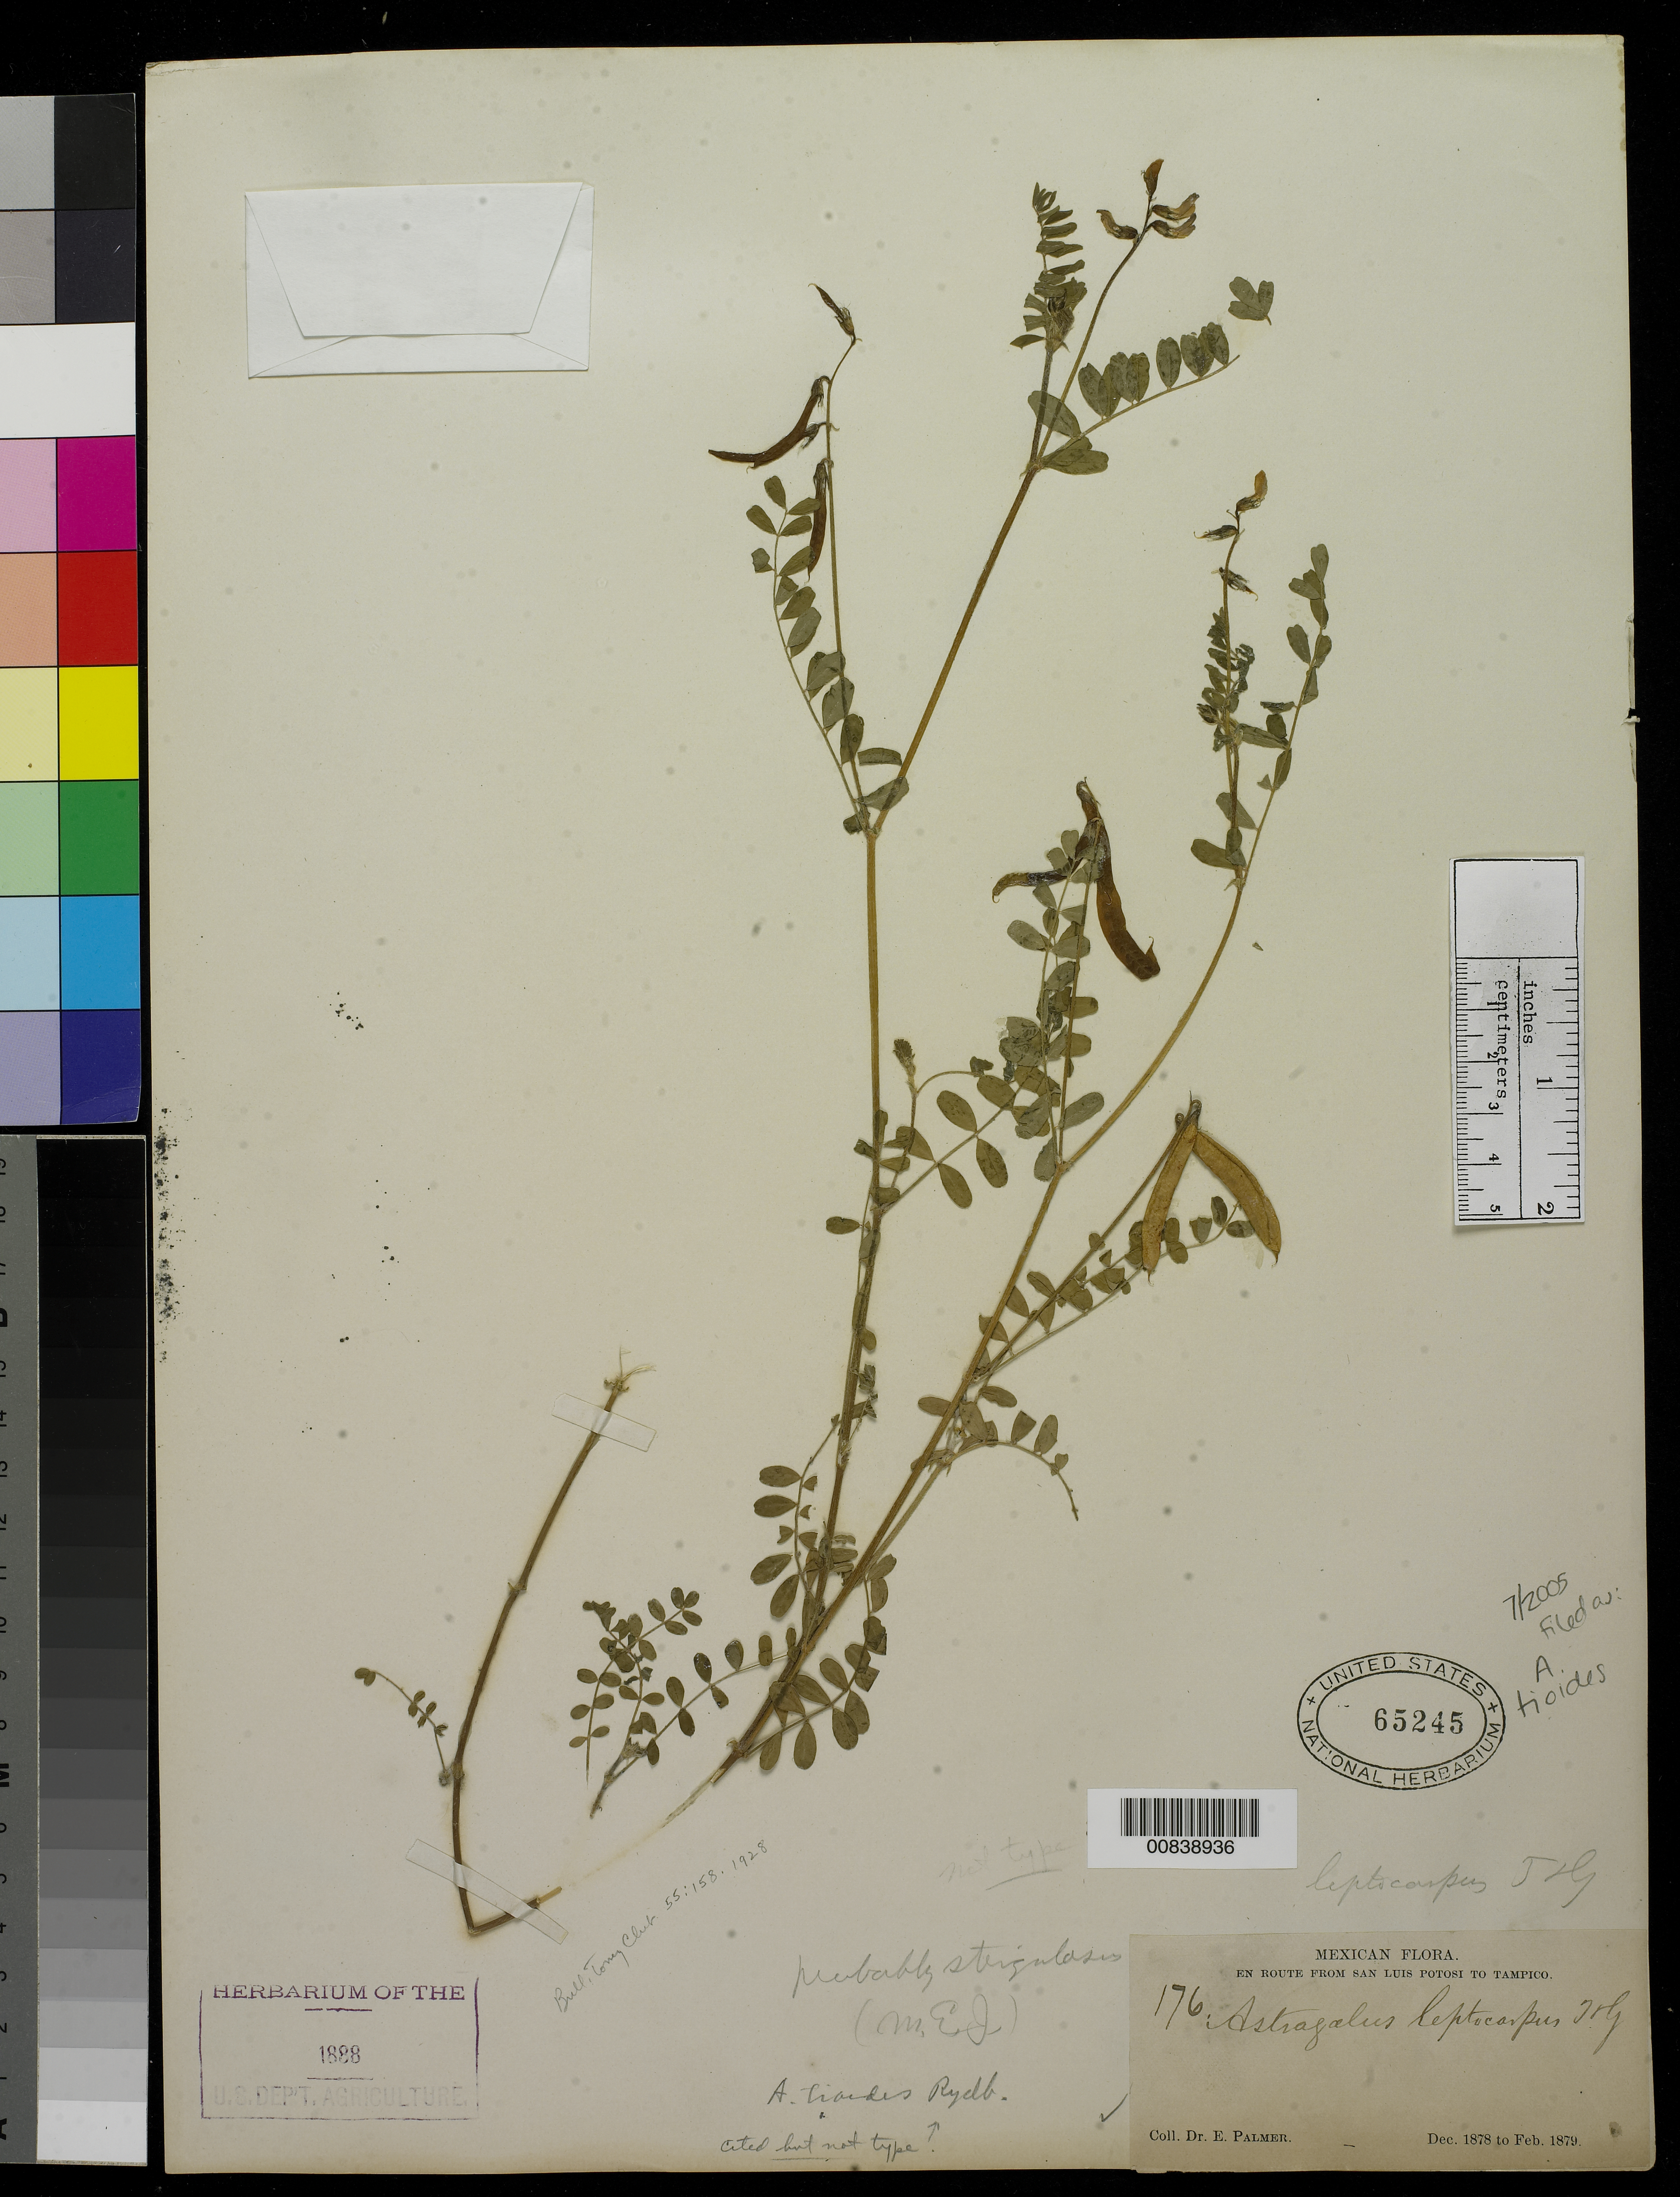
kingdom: Plantae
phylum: Tracheophyta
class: Magnoliopsida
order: Fabales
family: Fabaceae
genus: Astragalus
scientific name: Astragalus tioides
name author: (Rydb.) Barneby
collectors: E. Palmer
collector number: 176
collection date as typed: Dec 1878 to -- Feb 1879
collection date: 1878-12/1879-02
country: Mexico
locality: En route from San Luis Potosí to Tampico, Tamaulipas.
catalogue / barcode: US 65245